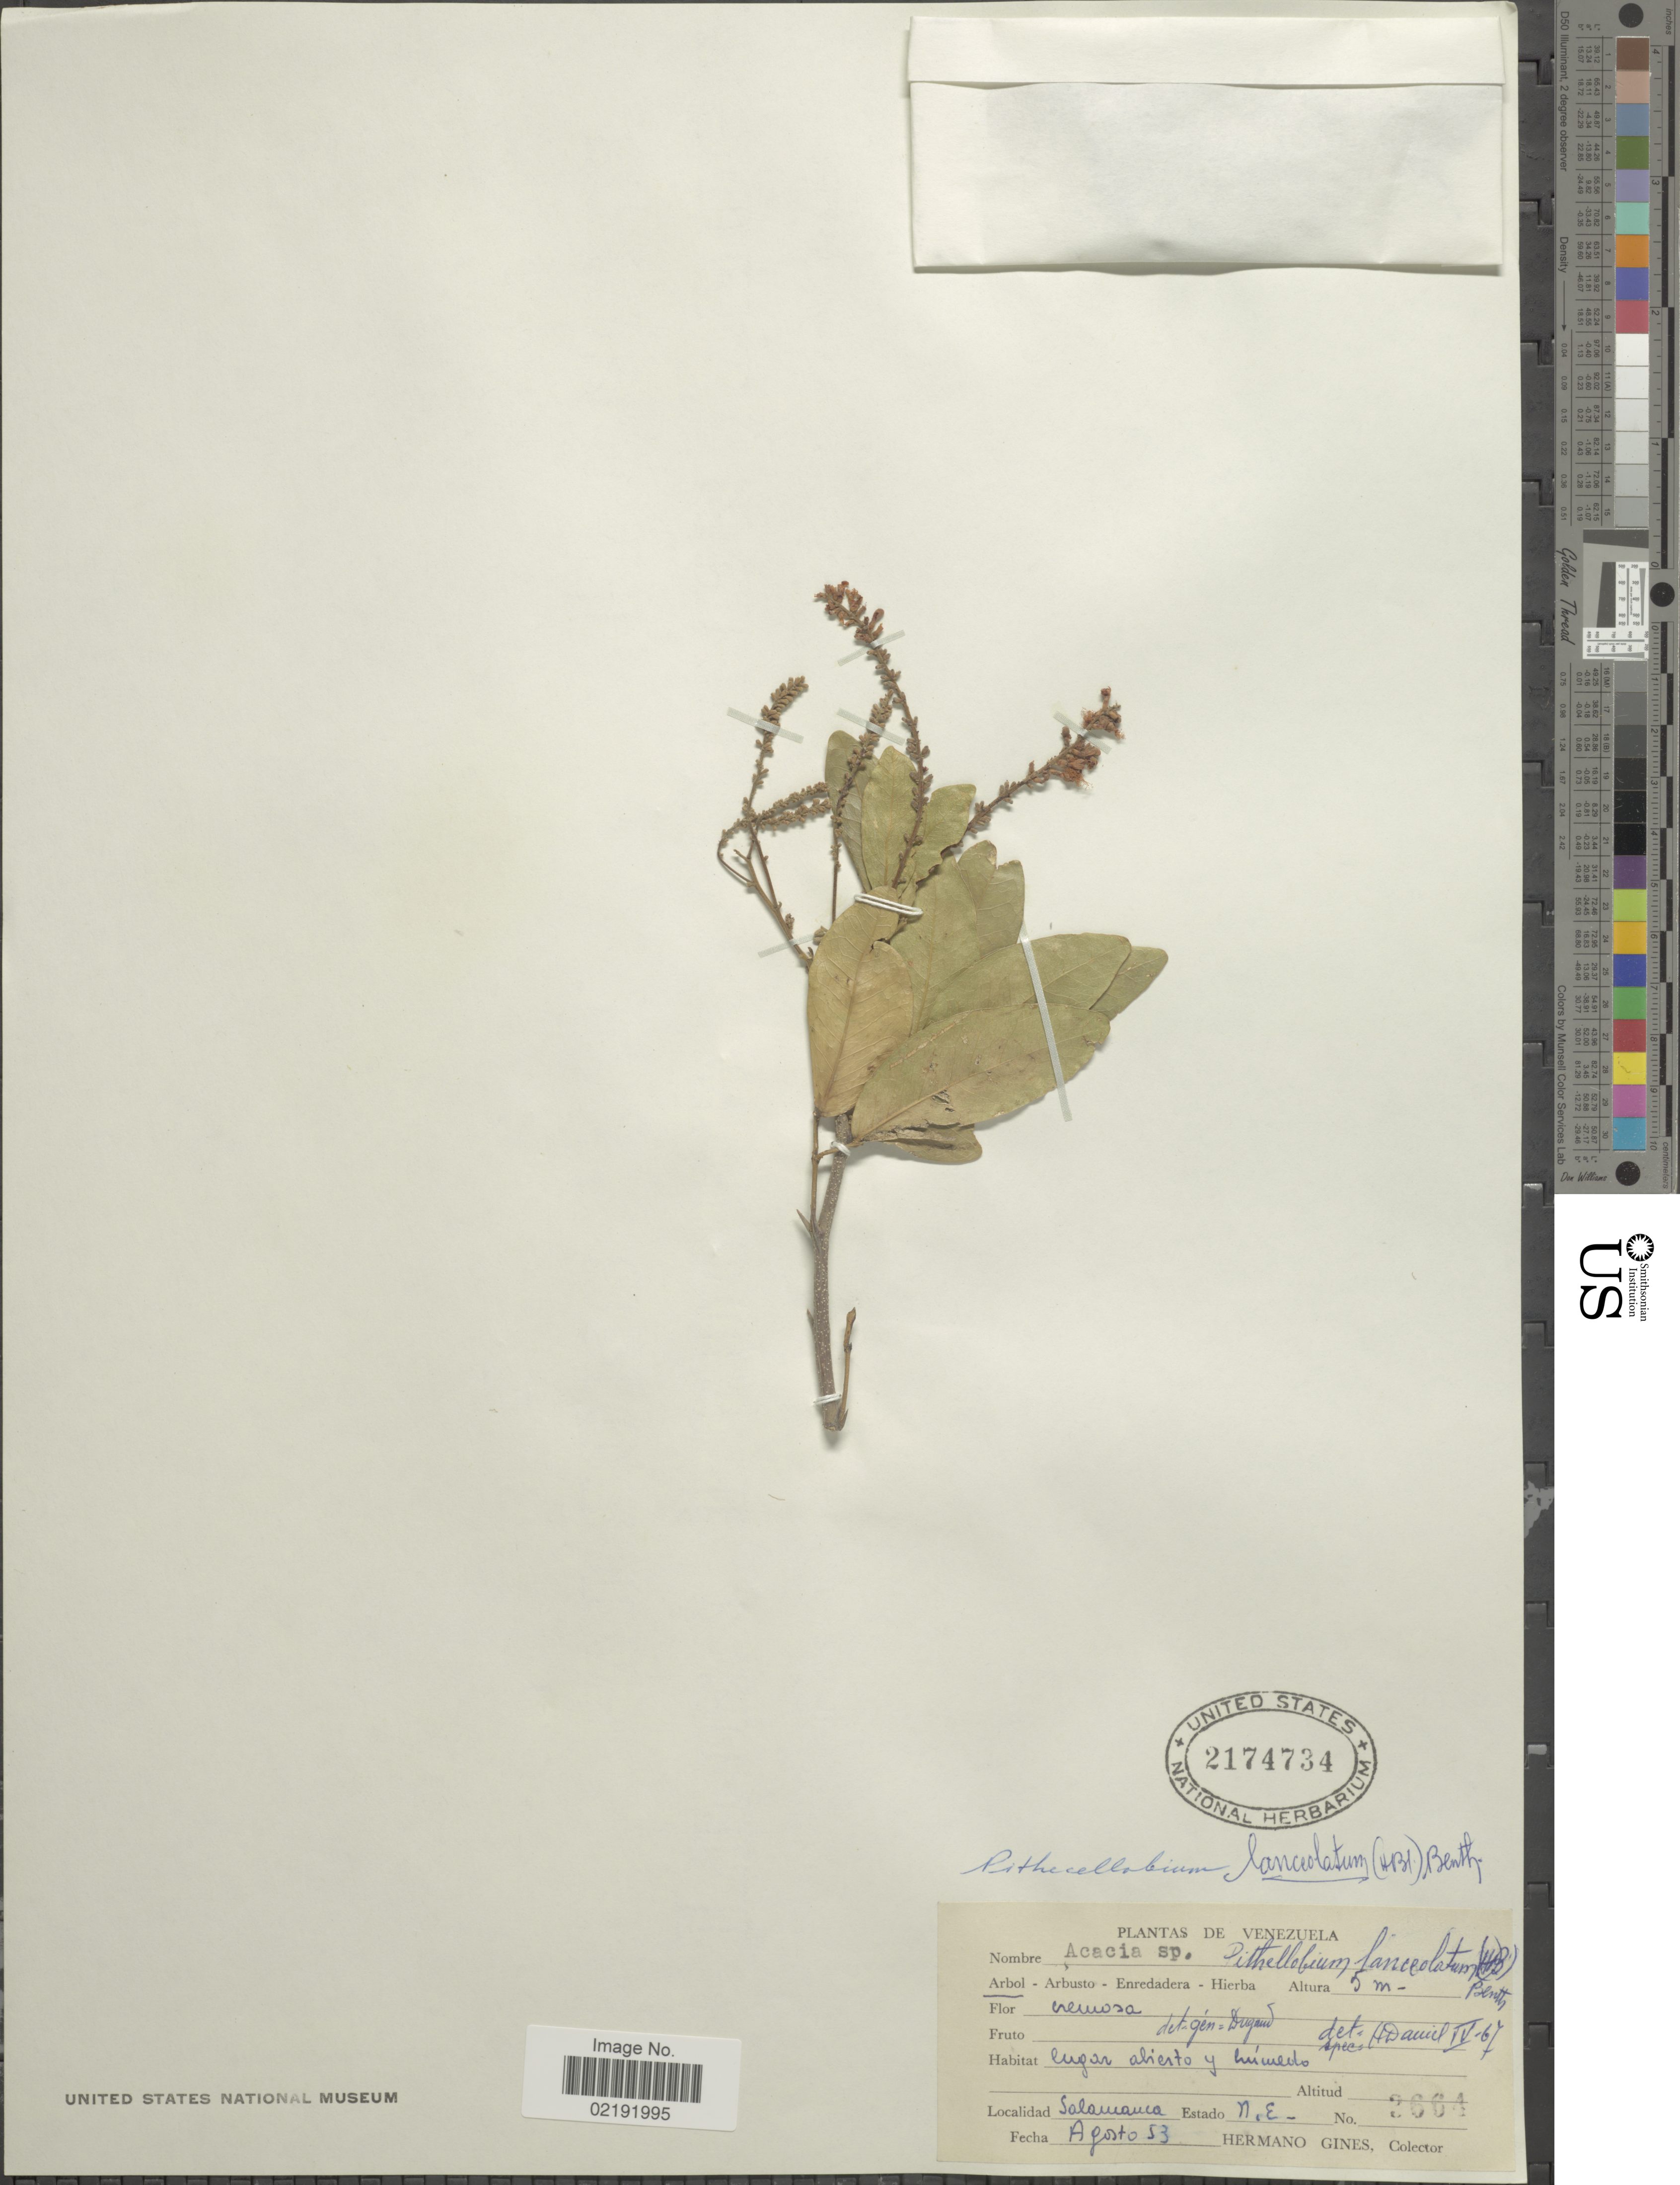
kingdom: Plantae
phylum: Tracheophyta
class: Magnoliopsida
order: Fabales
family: Fabaceae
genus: Pithecellobium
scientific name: Pithecellobium lanceolatum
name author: (Humb. & Bonpl. ex Willd.) Benth.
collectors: Bro. Gines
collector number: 3664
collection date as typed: Transcribed d/m/y: /8/53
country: Venezuela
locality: Salamanca. Estado N.E.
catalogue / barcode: US 2174734